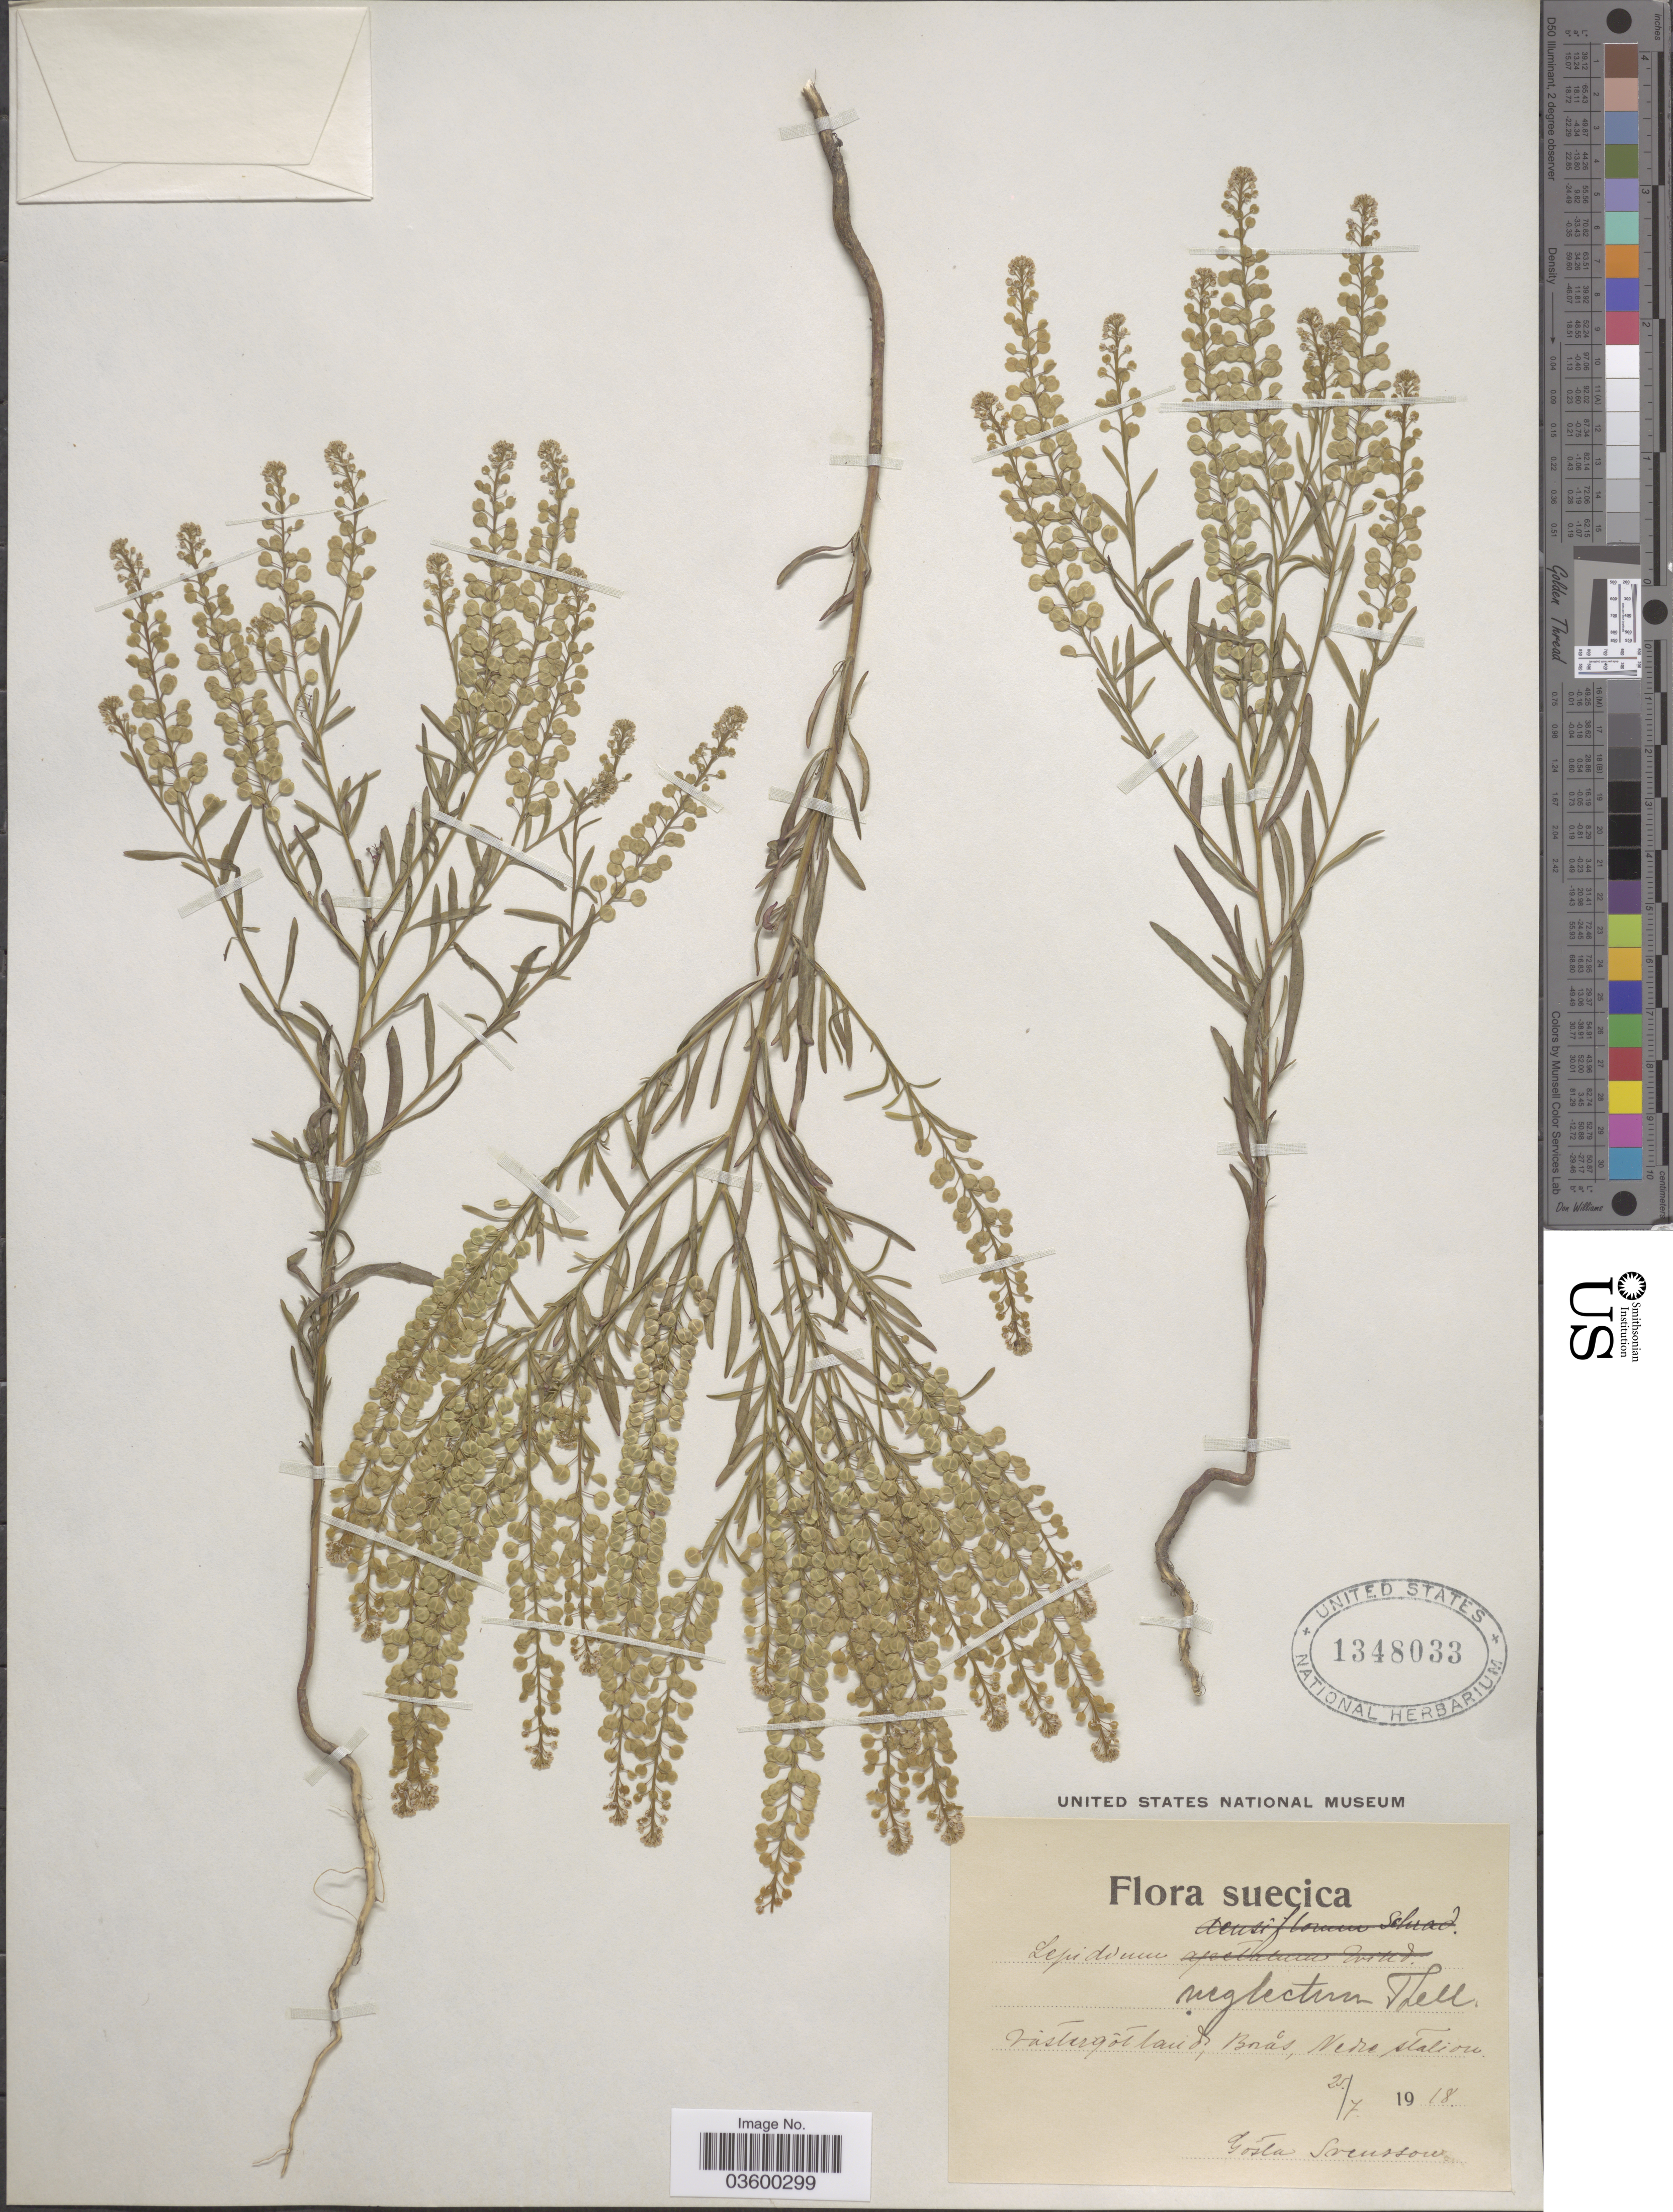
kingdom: Plantae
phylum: Tracheophyta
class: Magnoliopsida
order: Brassicales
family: Brassicaceae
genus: Lepidium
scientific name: Lepidium neglectum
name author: Thell.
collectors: G. Sorensson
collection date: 1918-07-25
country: Sweden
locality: Suecica. Vastergotland, Bosås, Nedre station.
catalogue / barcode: US 1348033